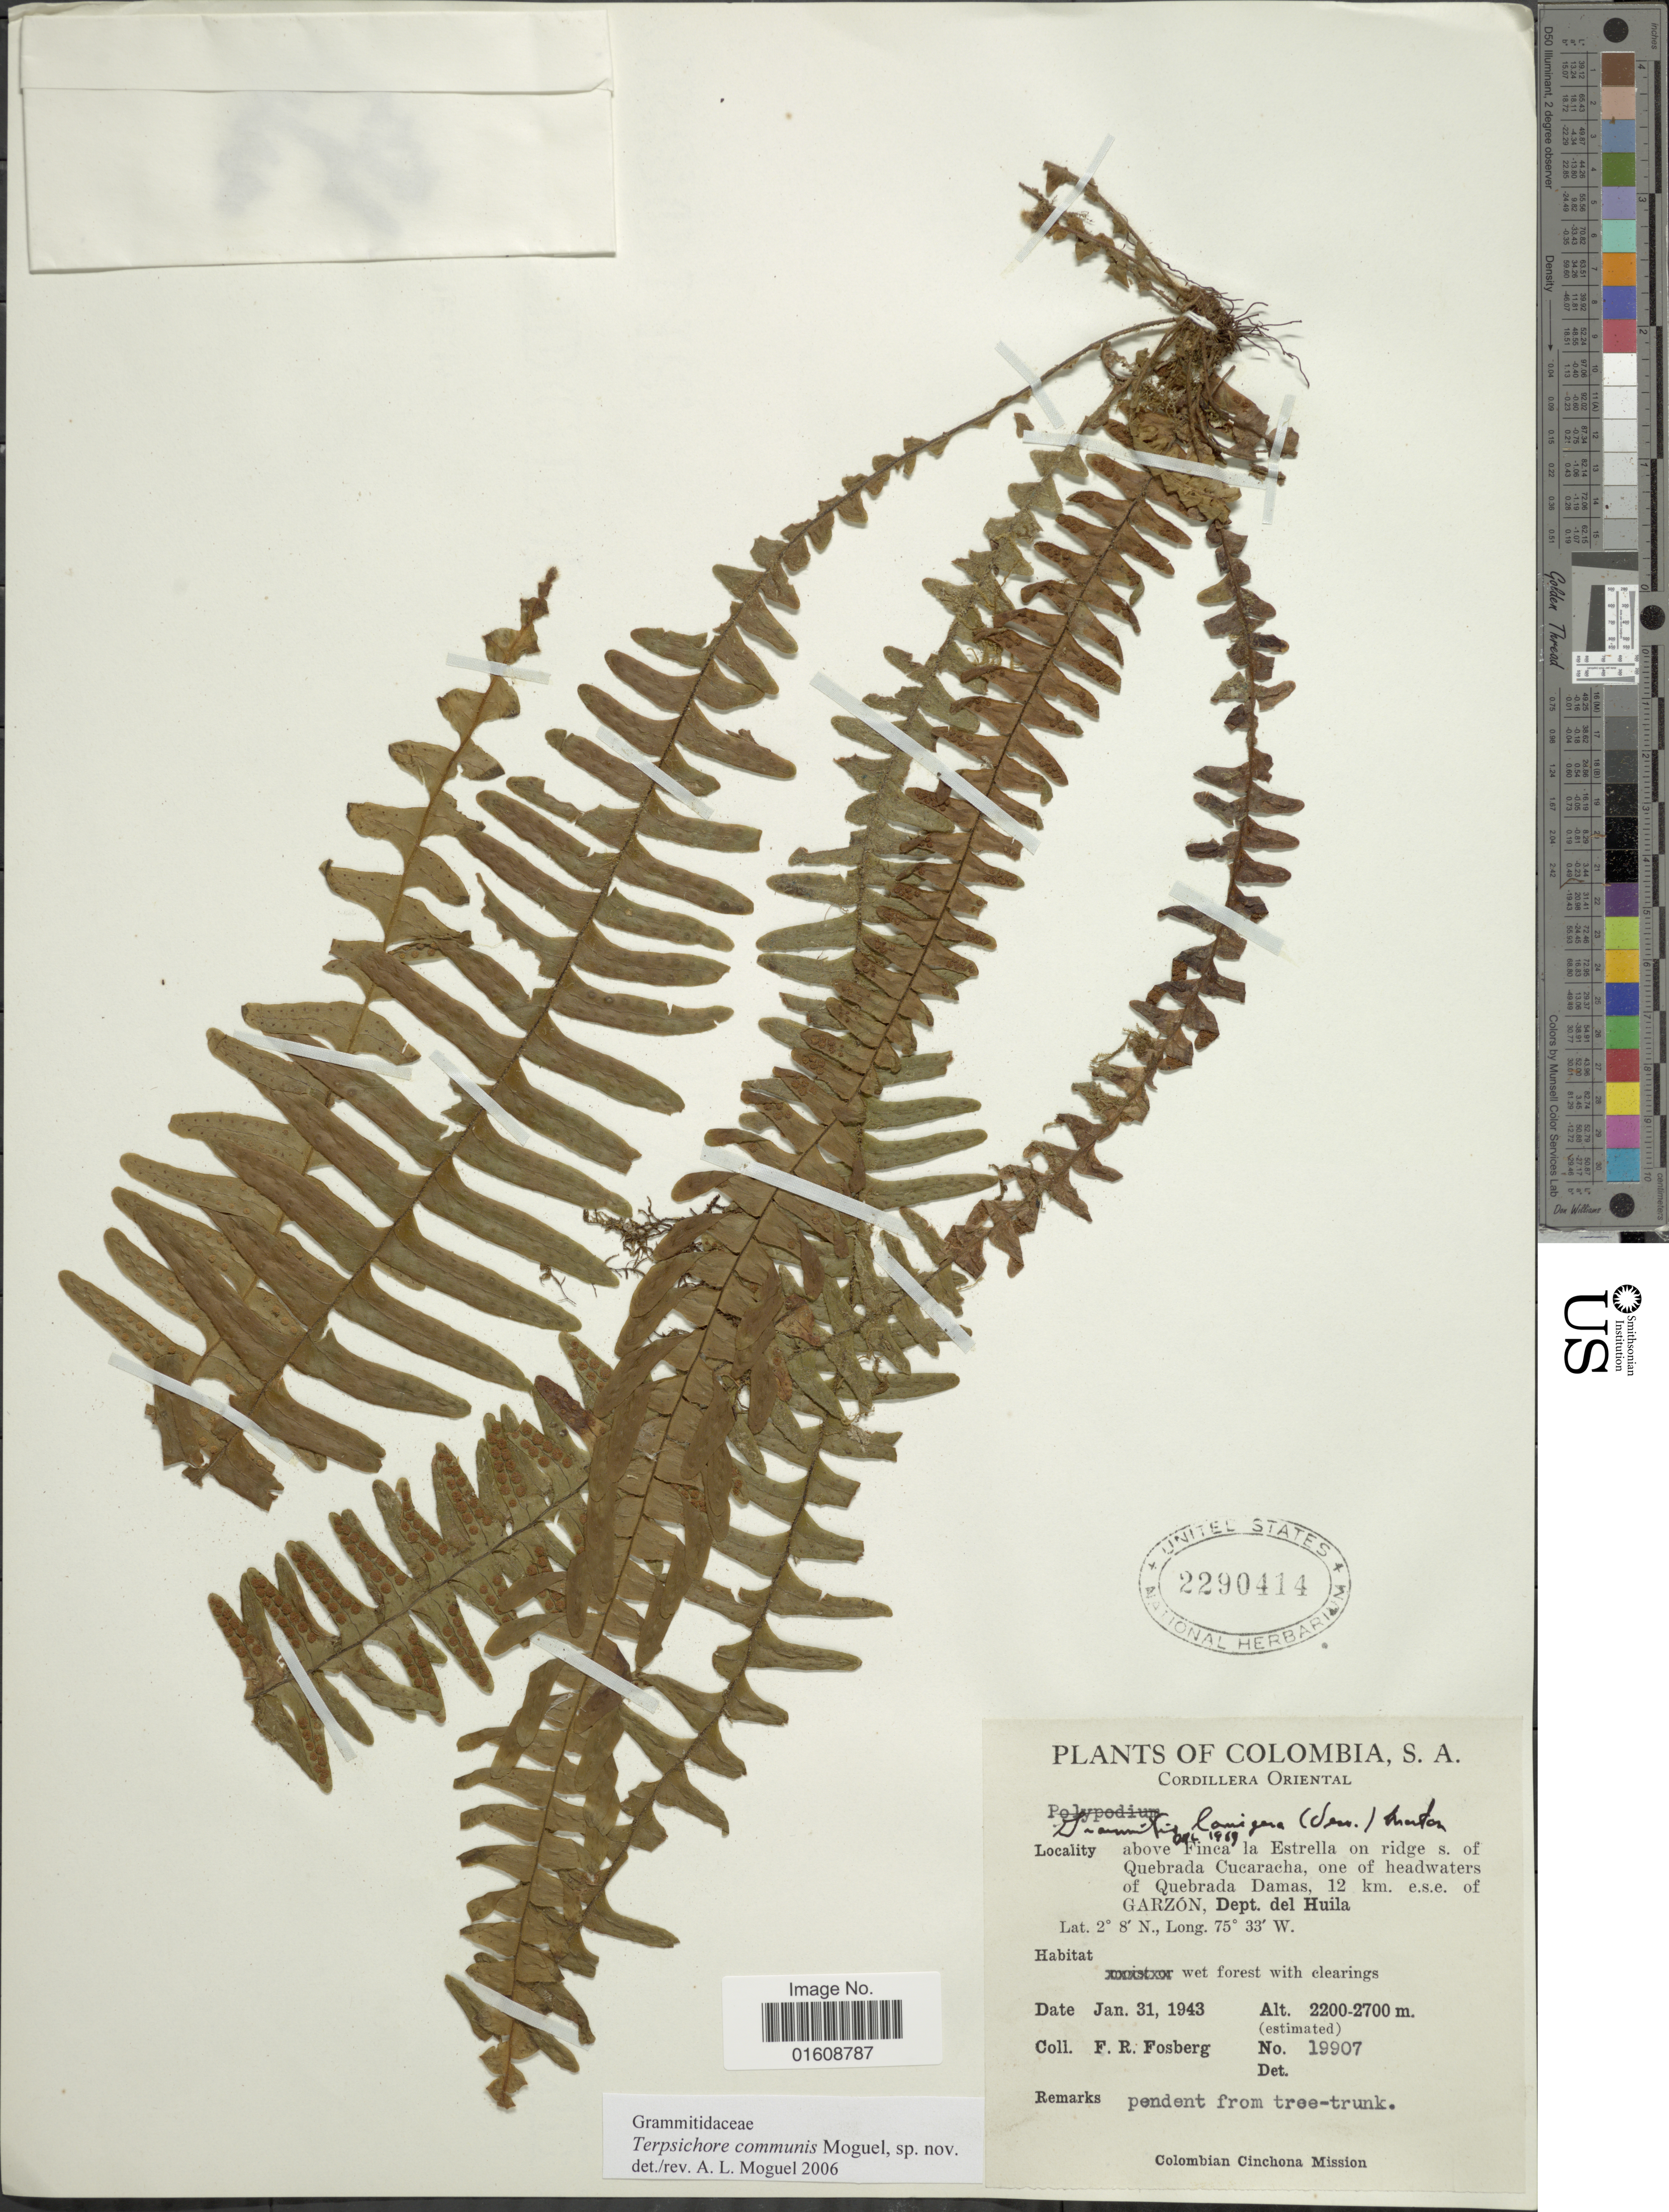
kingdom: Plantae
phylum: Tracheophyta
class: Polypodiopsida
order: Polypodiales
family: Polypodiaceae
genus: Alansmia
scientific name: Alansmia cultrata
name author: (Bory ex Willd.) Moguel & M. Kessler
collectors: F. R. Fosberg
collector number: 19907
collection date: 1943-01-31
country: Colombia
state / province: Huila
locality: Cordillera Oriental. Above Finca La Estrella on ridge s. of Quebrada Cucaracha, one of headwaters of Quebrada Damas, 12 km. e.s.e. of Garzón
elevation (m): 2200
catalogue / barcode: US 2290414